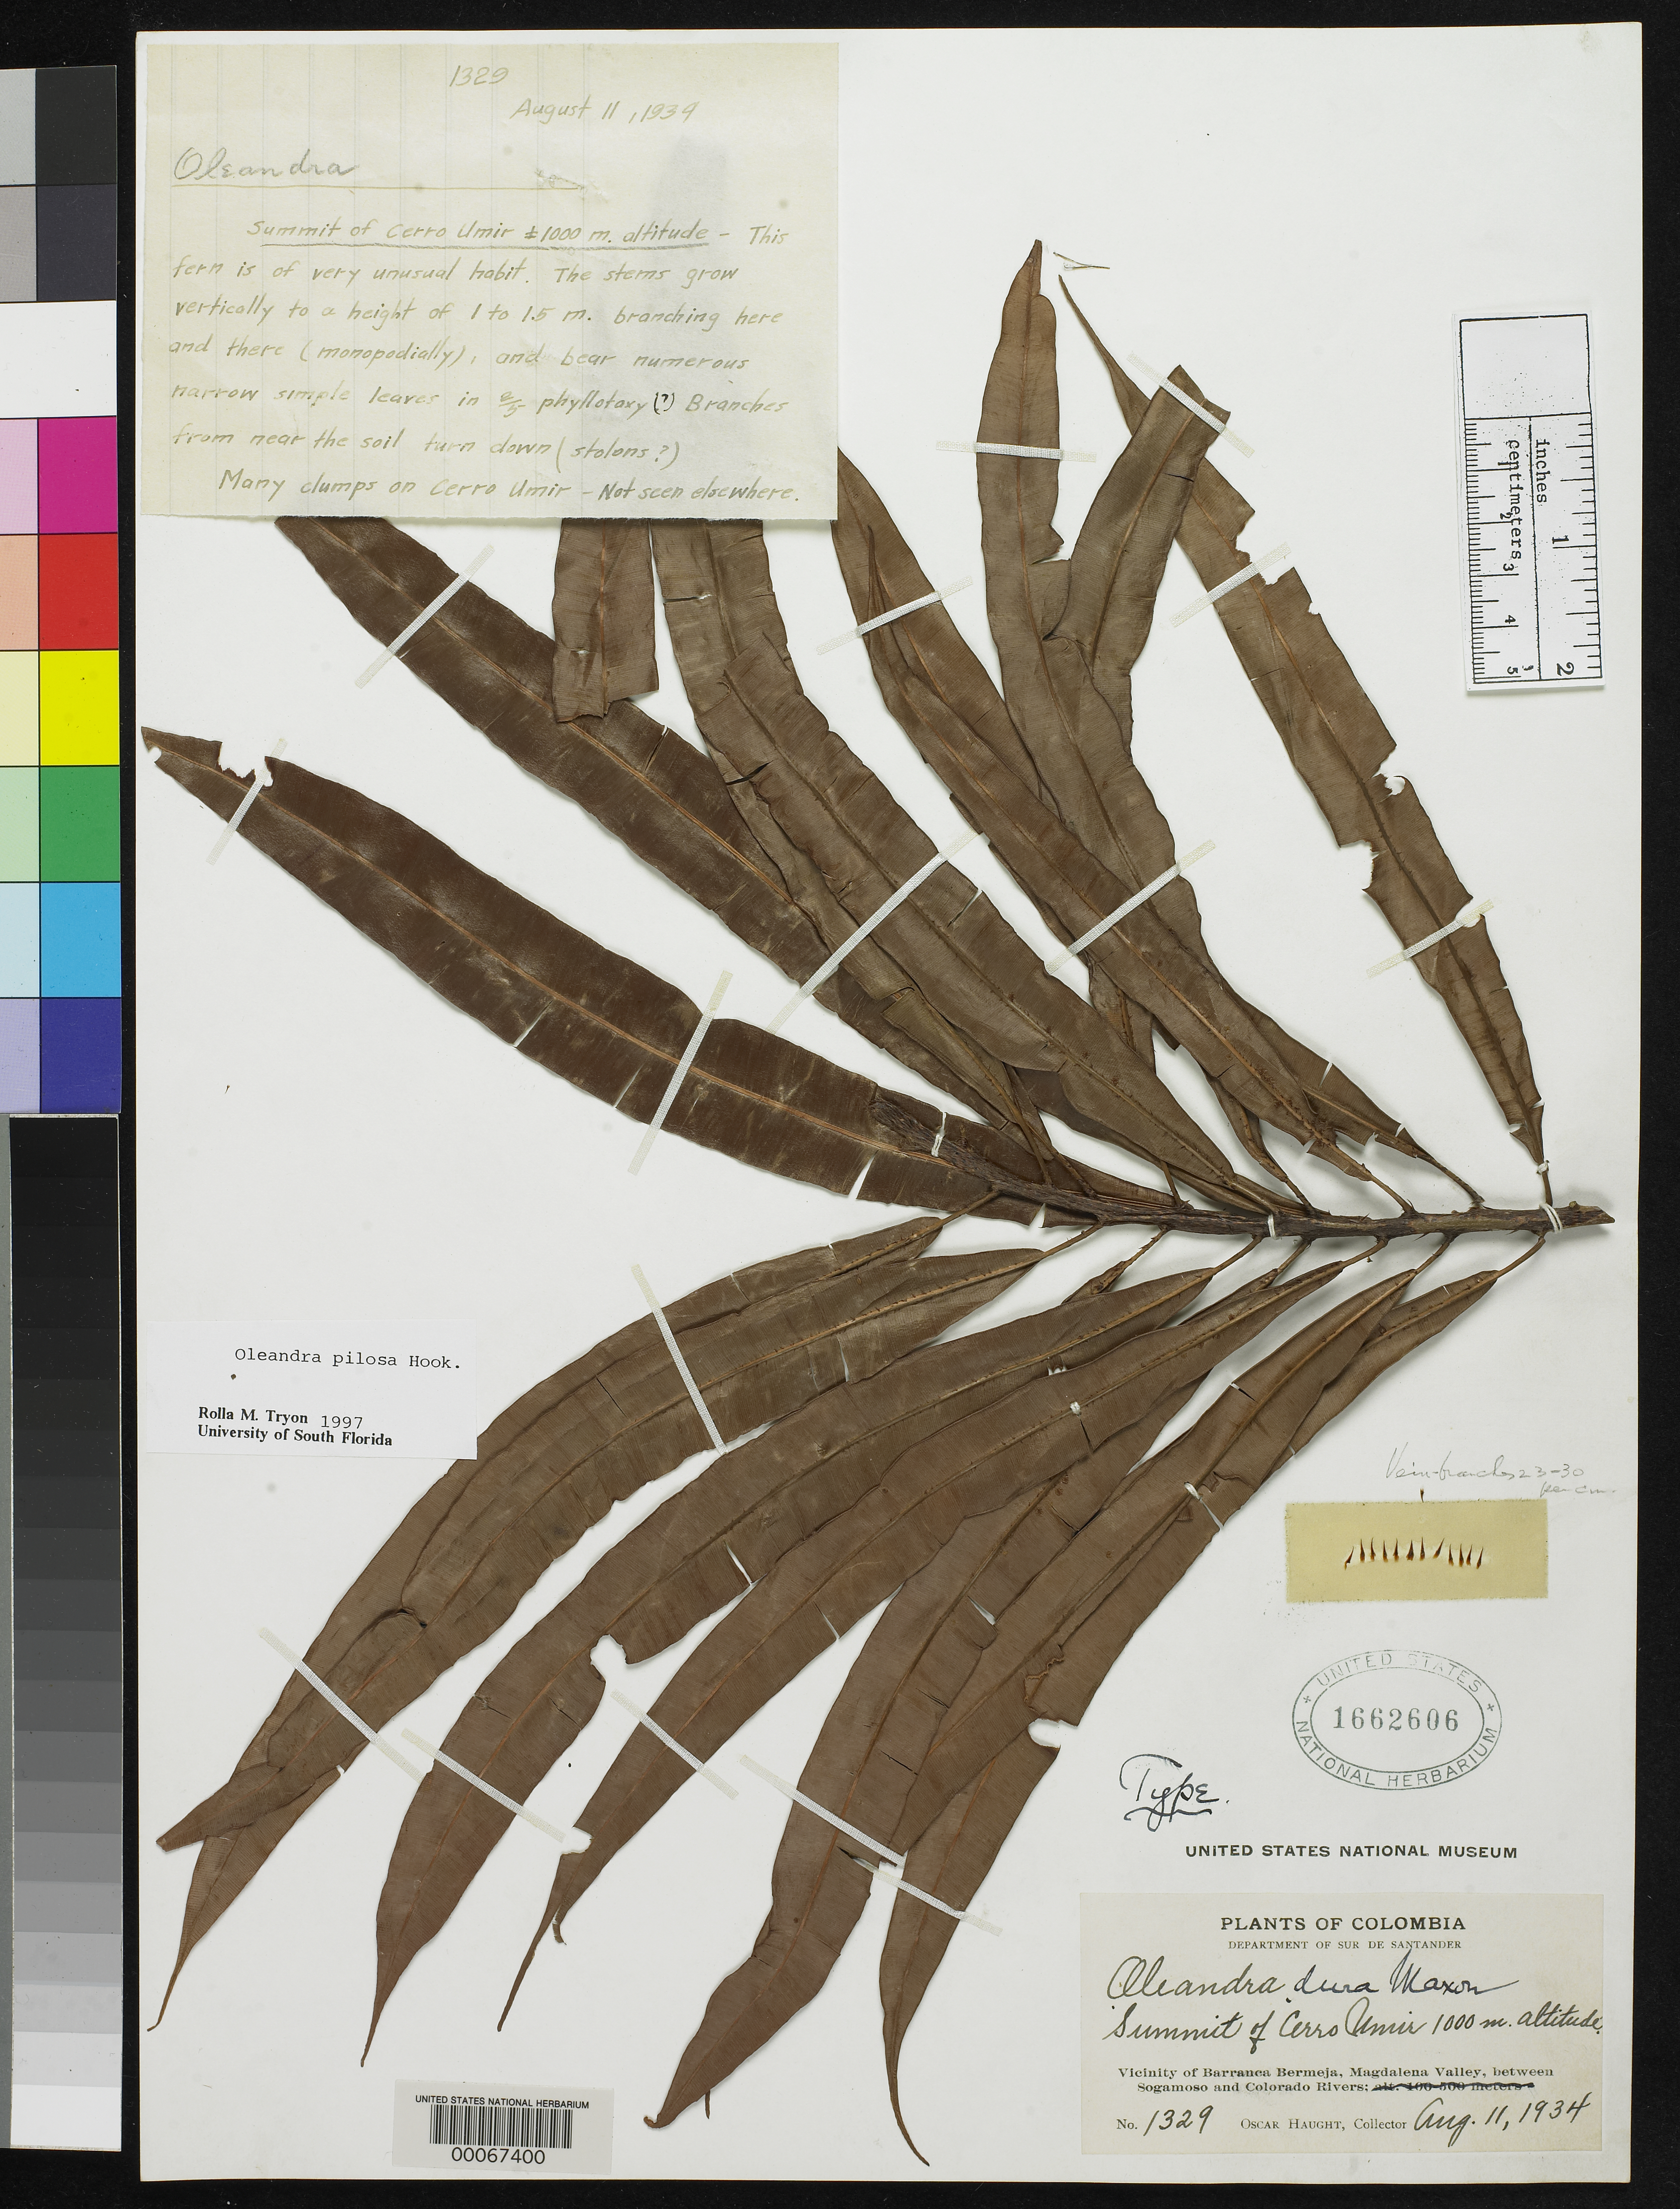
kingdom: Plantae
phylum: Tracheophyta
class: Polypodiopsida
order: Polypodiales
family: Oleandraceae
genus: Oleandra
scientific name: Oleandra dura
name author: Maxon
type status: Holotype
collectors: O. L. Haught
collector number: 1329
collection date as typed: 11 Aug 1934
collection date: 1934-08-11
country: Colombia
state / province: Santander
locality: Vicinity of Barrancabermeja, Magdalena Valley, between Sogamoso & Colorado Rivers.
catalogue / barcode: US 1662606